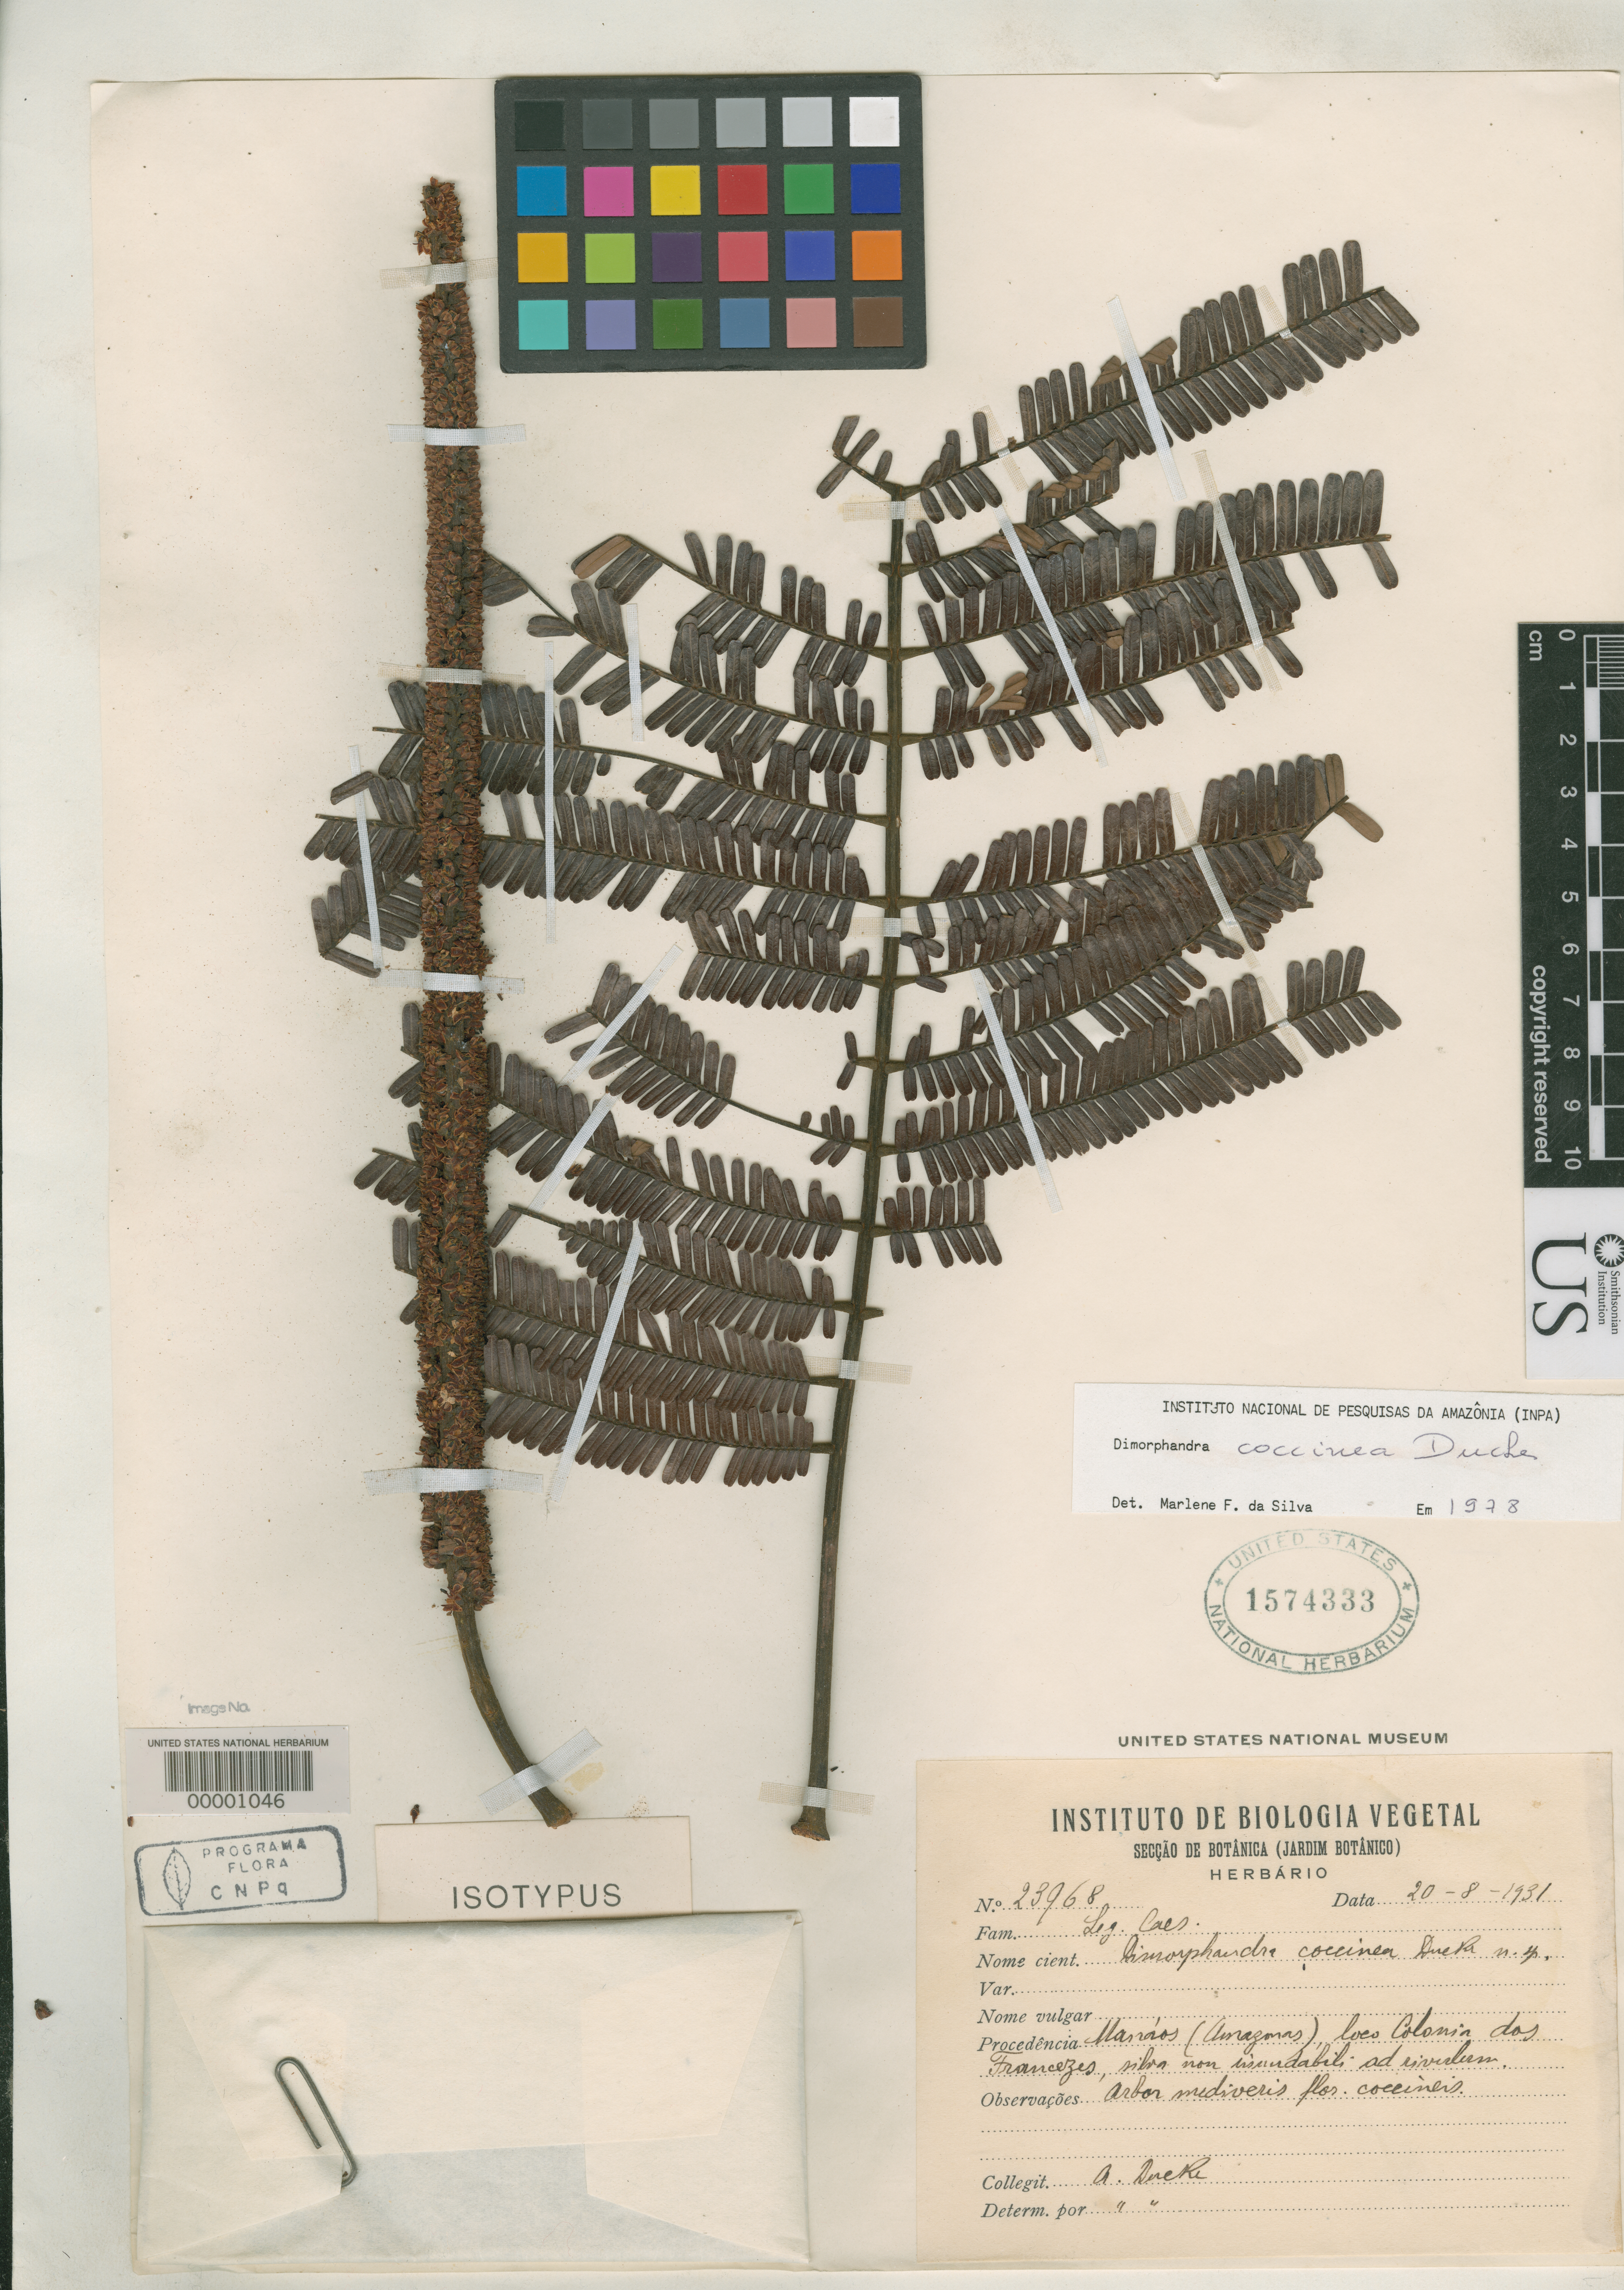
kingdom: Plantae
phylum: Tracheophyta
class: Magnoliopsida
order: Fabales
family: Fabaceae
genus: Dimorphandra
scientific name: Dimorphandra coccinea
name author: Ducke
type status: Isotype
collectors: A. Ducke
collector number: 23968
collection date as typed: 20 Aug 1931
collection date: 1931-08-20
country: Brazil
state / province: Amazonas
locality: Manaos, Loes Colonia dos Francezes.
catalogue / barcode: US 1574333